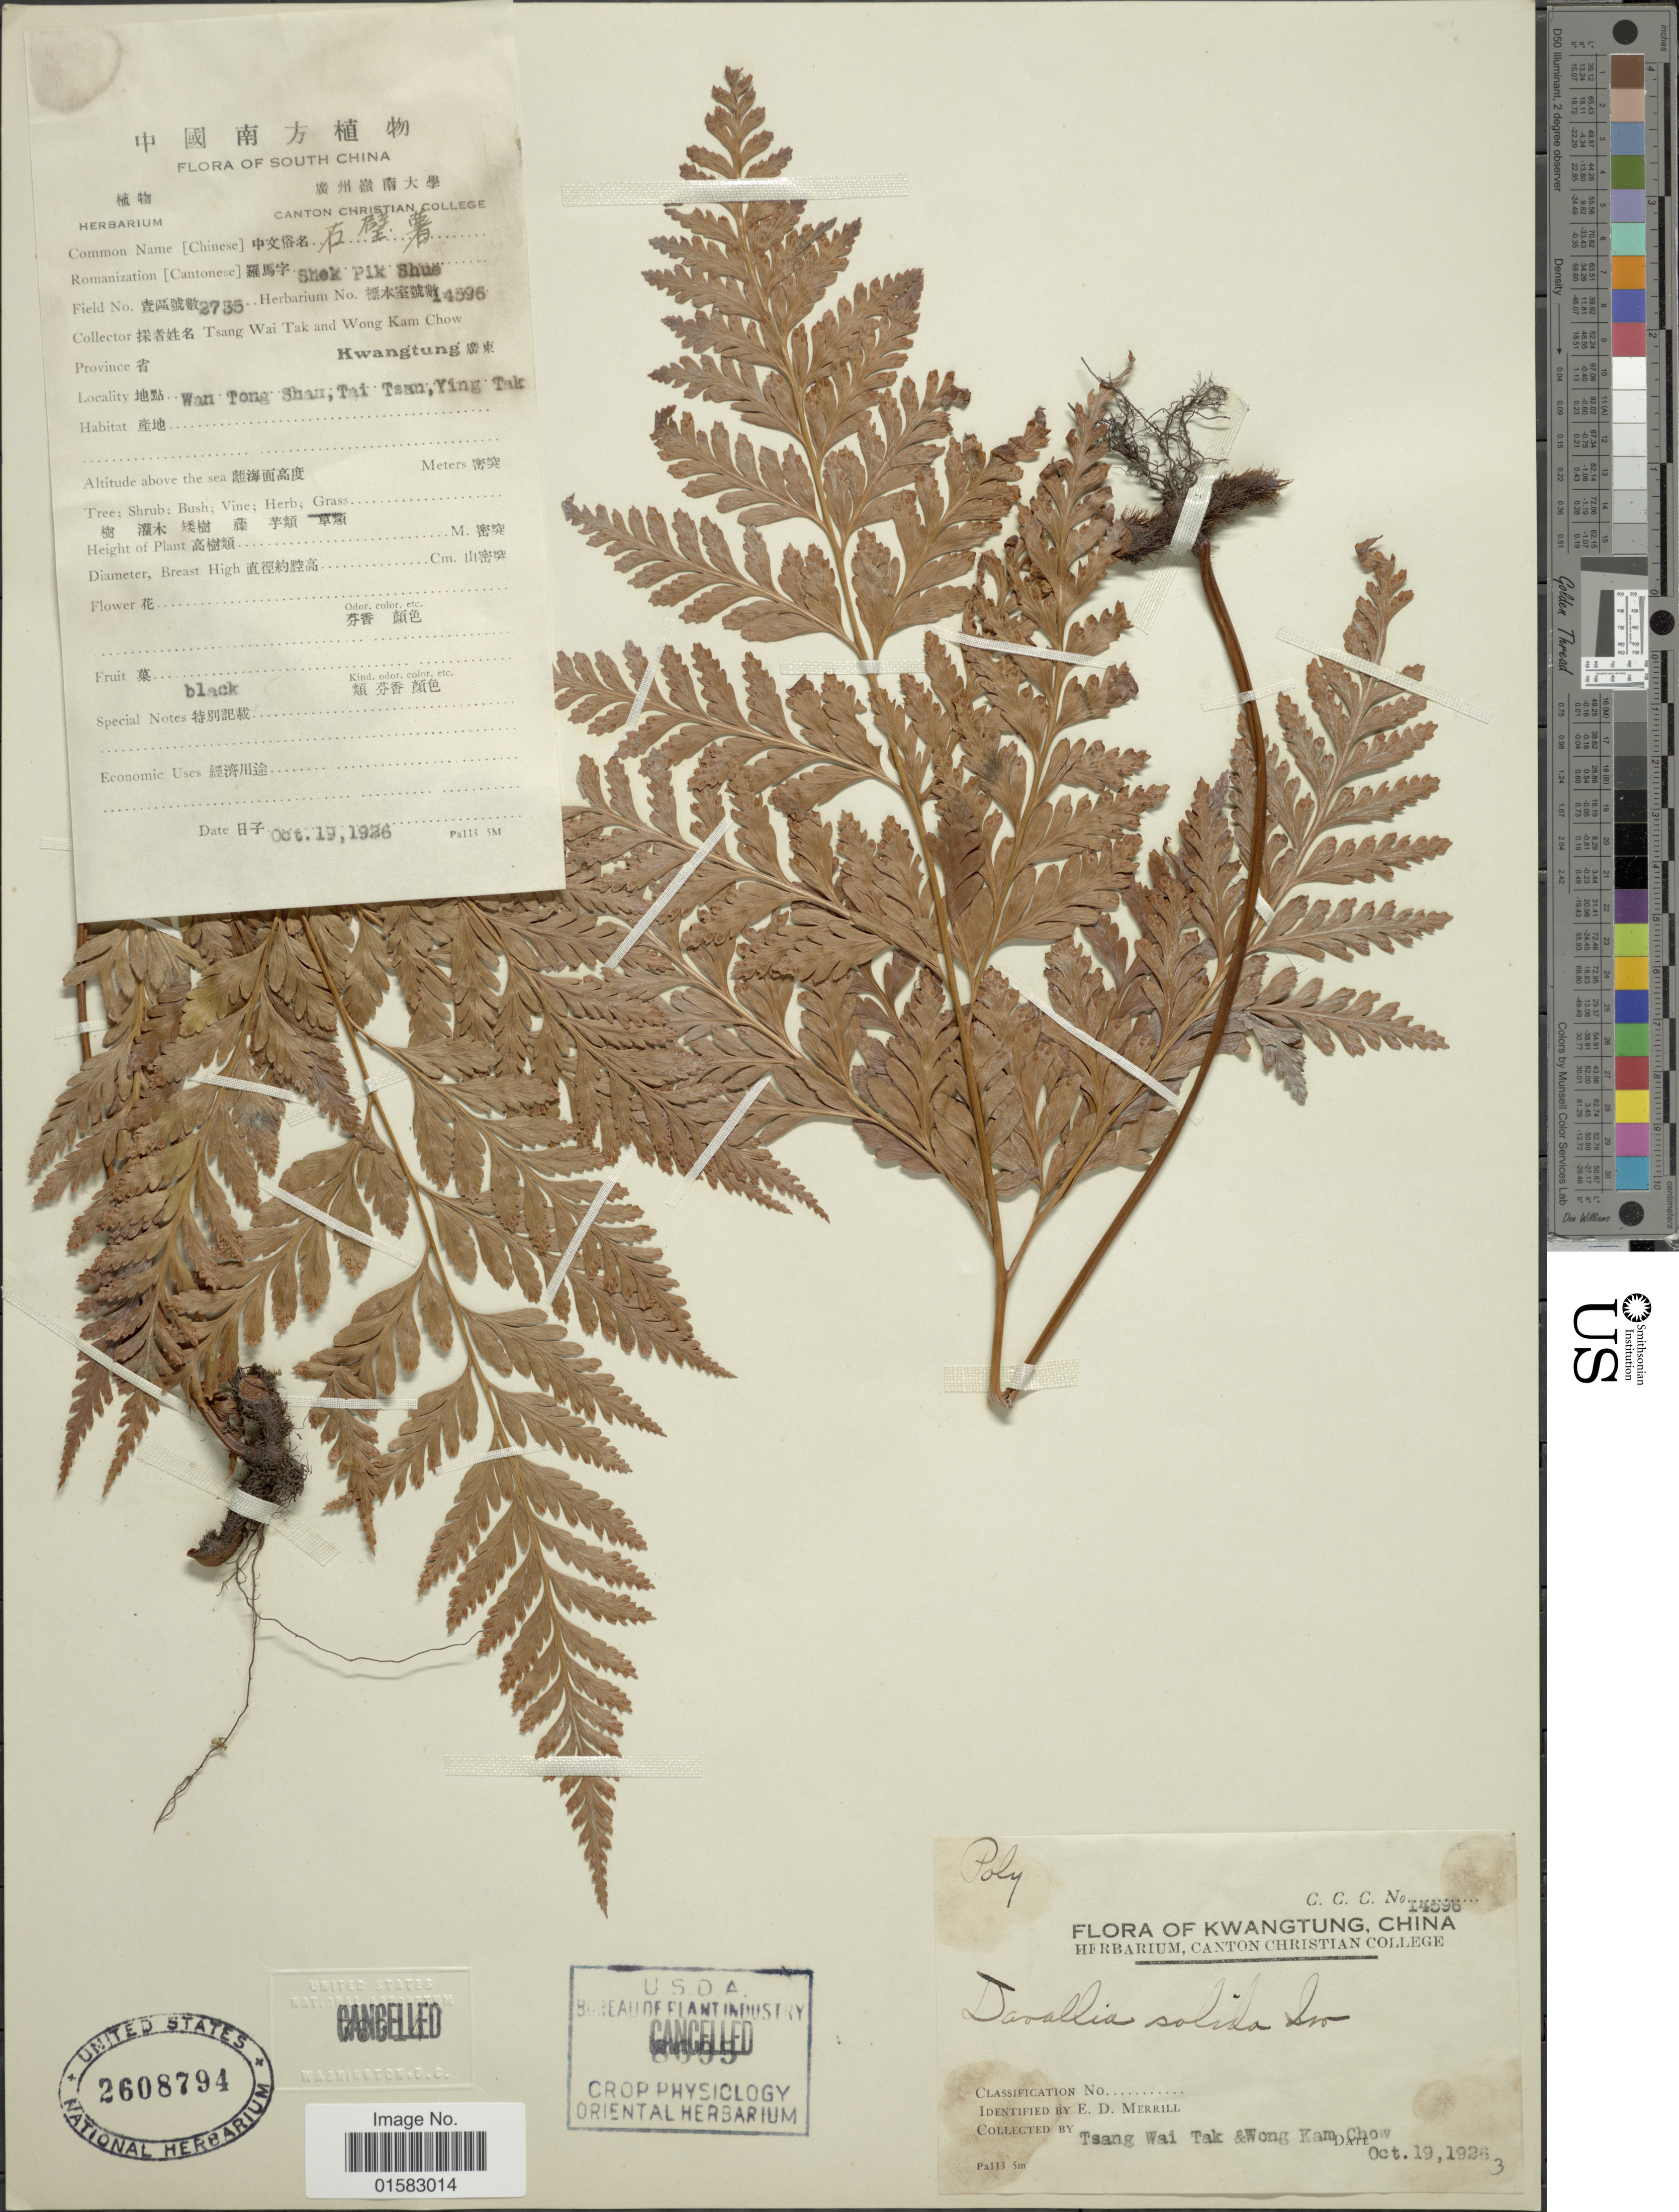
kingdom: Plantae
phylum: Tracheophyta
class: Polypodiopsida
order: Polypodiales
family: Davalliaceae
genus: Davallia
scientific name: Davallia solida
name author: (G. Forst.) Sw.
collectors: W. T. Tsang & W. Chow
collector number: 2735/14596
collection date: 1926-10-19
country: China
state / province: Guangdong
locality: Kwangtung, Wan Tong, Shau, Tai Tsan, Ying Tak [interpreted]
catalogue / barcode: US 2608794